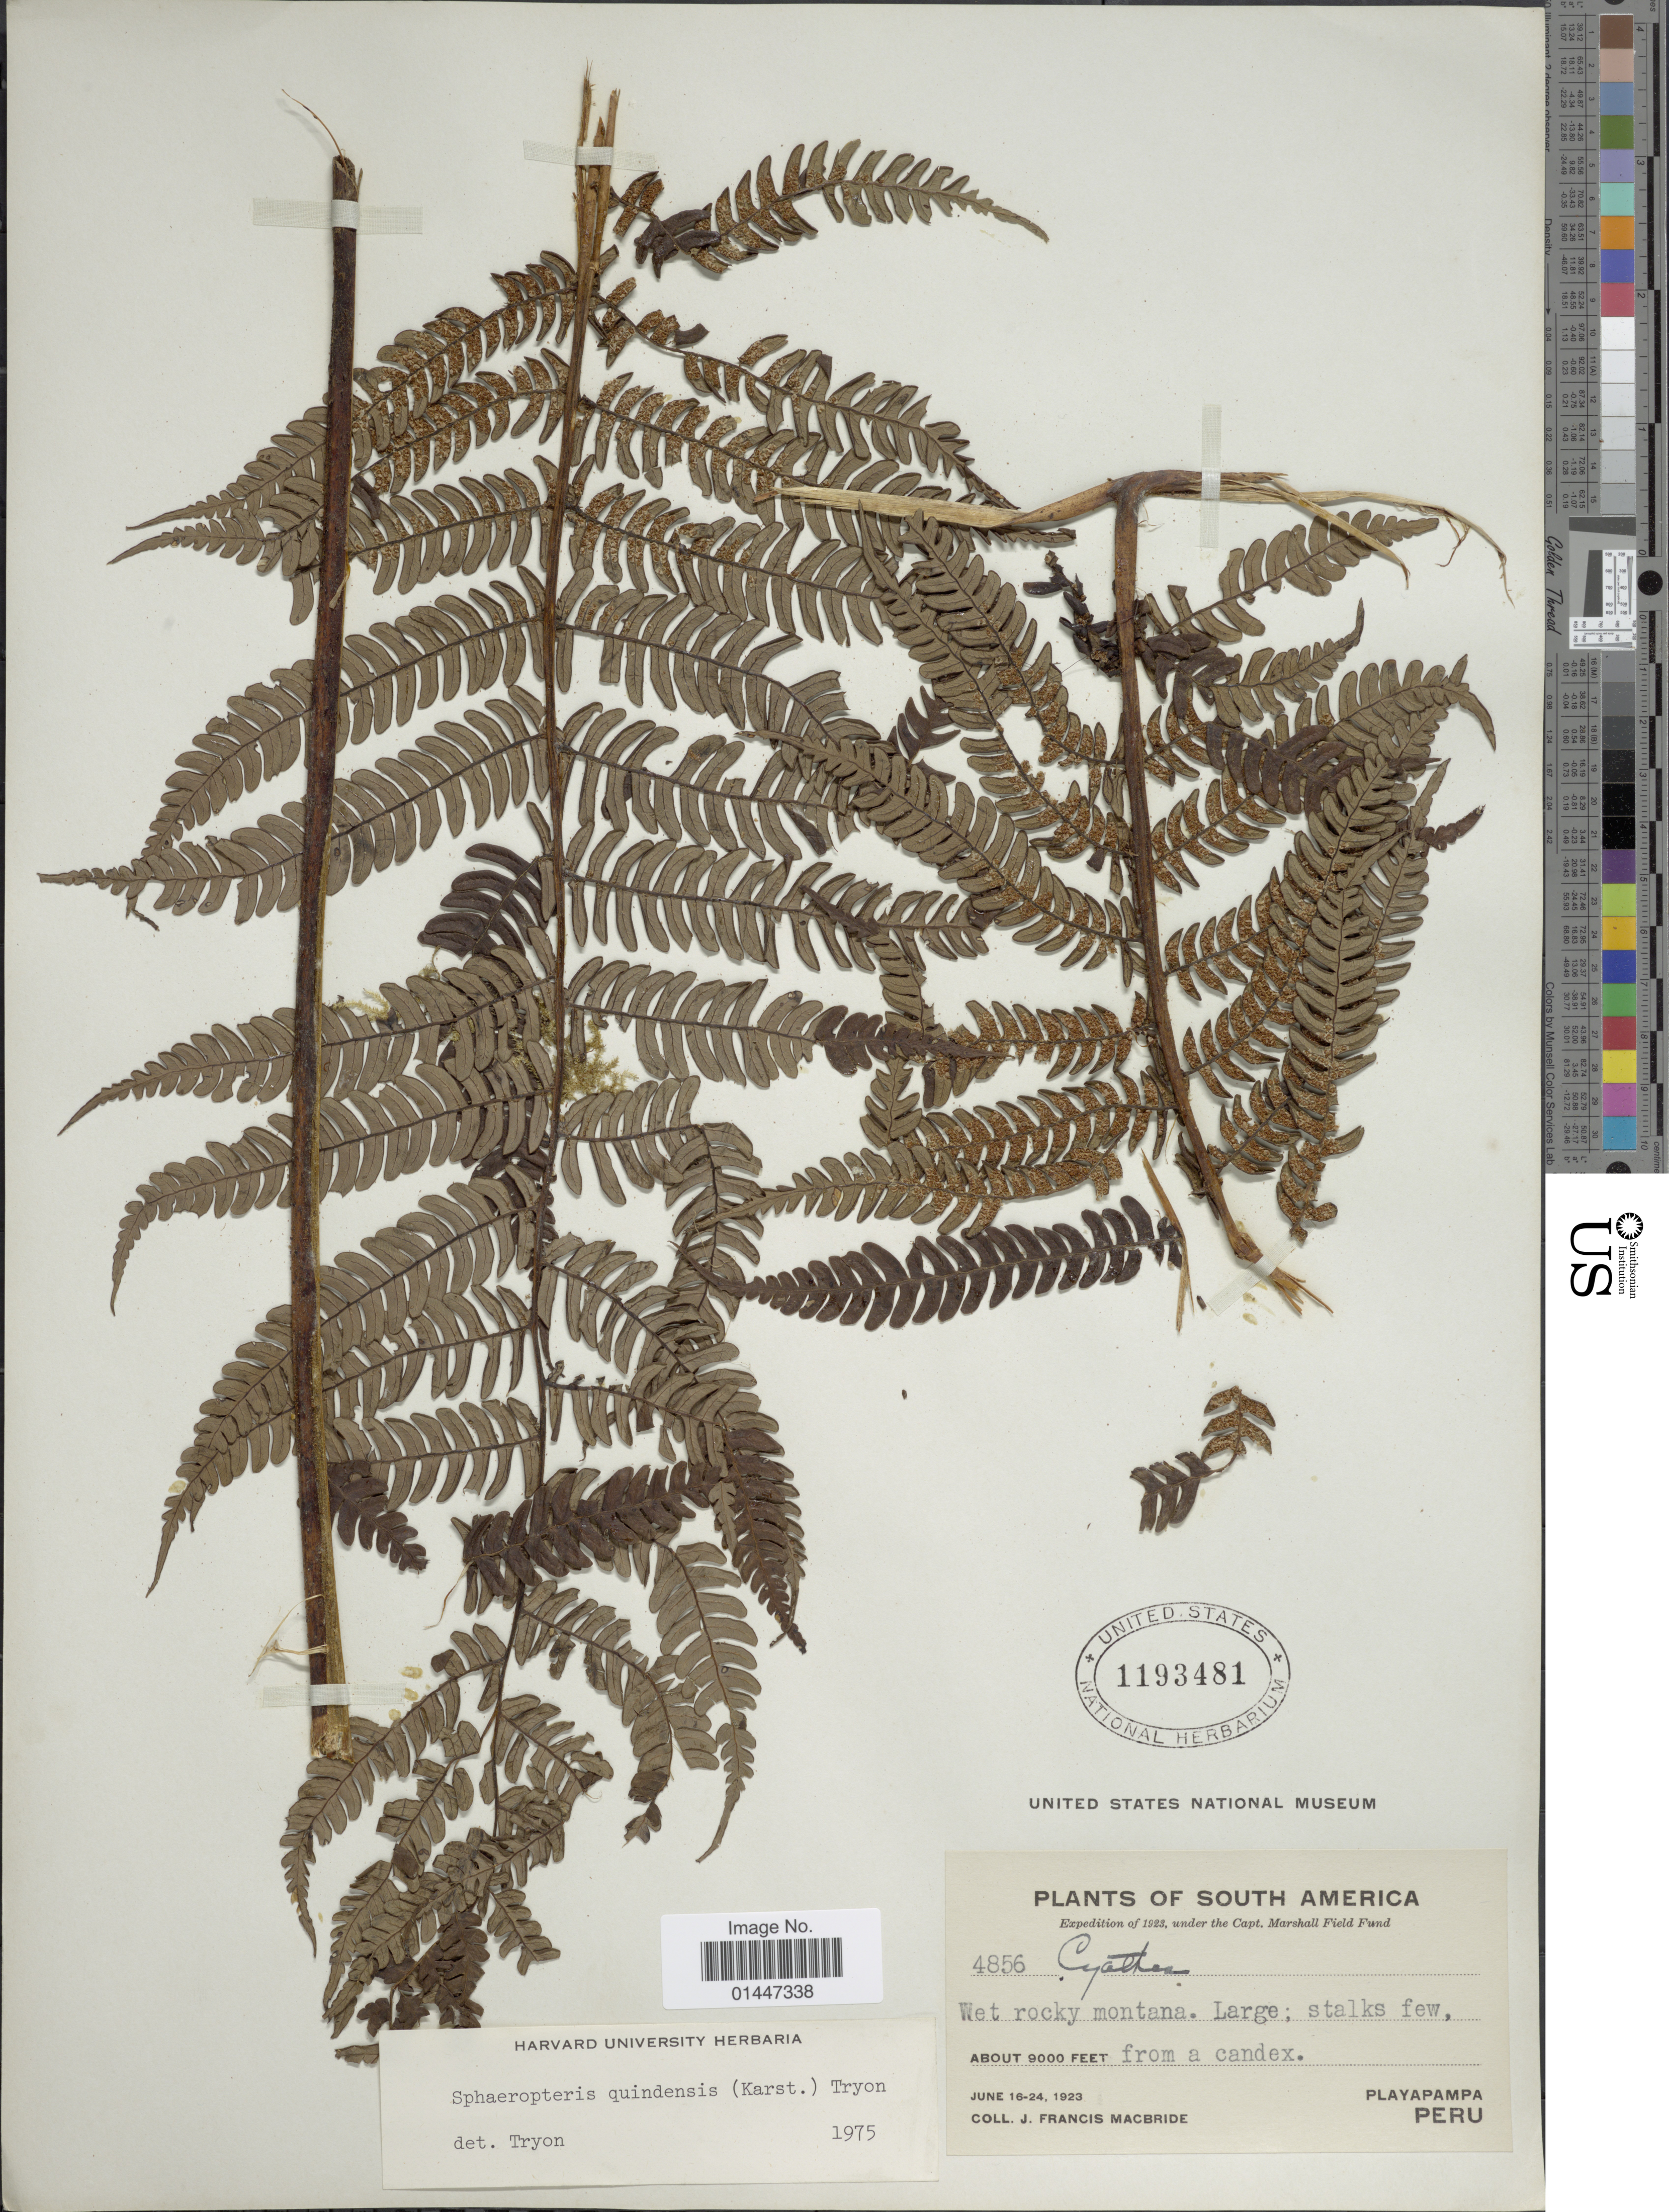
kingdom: Plantae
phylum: Tracheophyta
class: Polypodiopsida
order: Cyatheales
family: Cyatheaceae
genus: Sphaeropteris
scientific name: Sphaeropteris quindiuensis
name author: (H. Karst.) R.M. Tryon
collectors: J. F. Macbride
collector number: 4856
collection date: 1923-06-16/1923-06-24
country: Peru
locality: South America. Playapampa.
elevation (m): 2743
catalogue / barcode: US 1193481